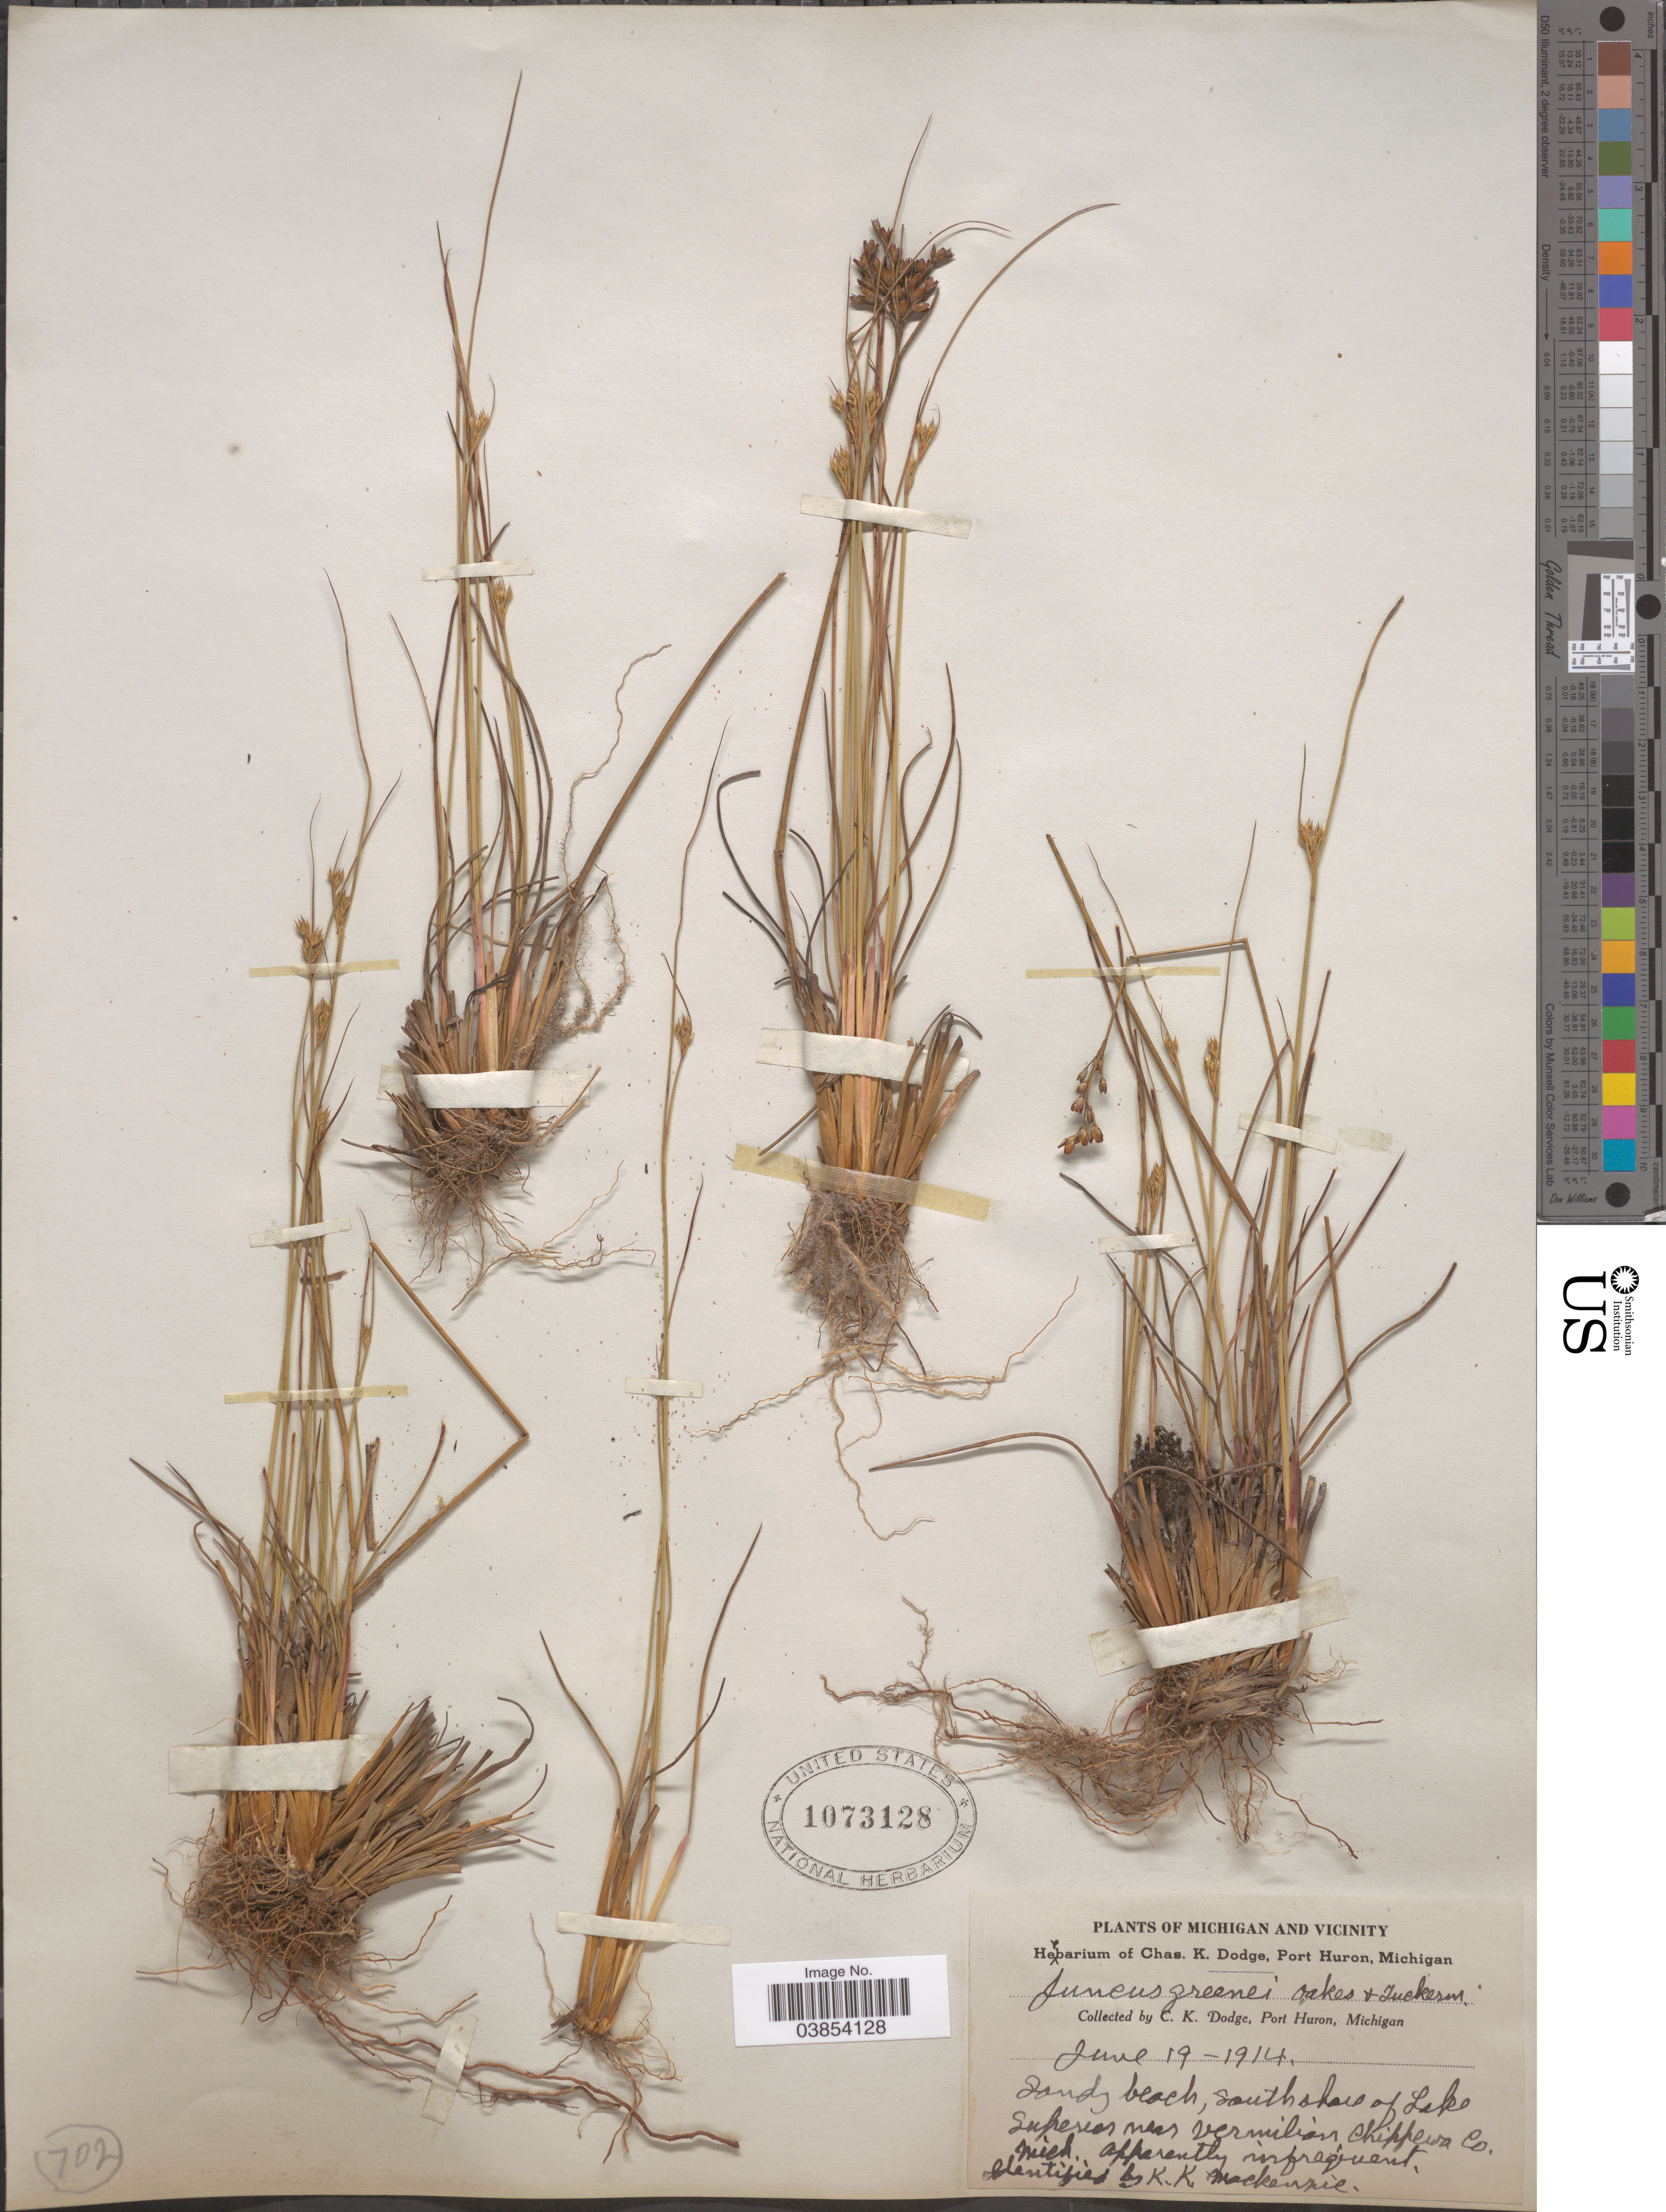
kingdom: Plantae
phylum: Tracheophyta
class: Liliopsida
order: Poales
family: Juncaceae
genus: Juncus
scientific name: Juncus greenei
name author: Oakes & Tuck.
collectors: C. Dodge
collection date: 1914-06-19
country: United States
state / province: Michigan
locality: Michigan and Vicinity. South shore of Lake Superior near Vermilion Chippewa Co.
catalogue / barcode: US 1073128